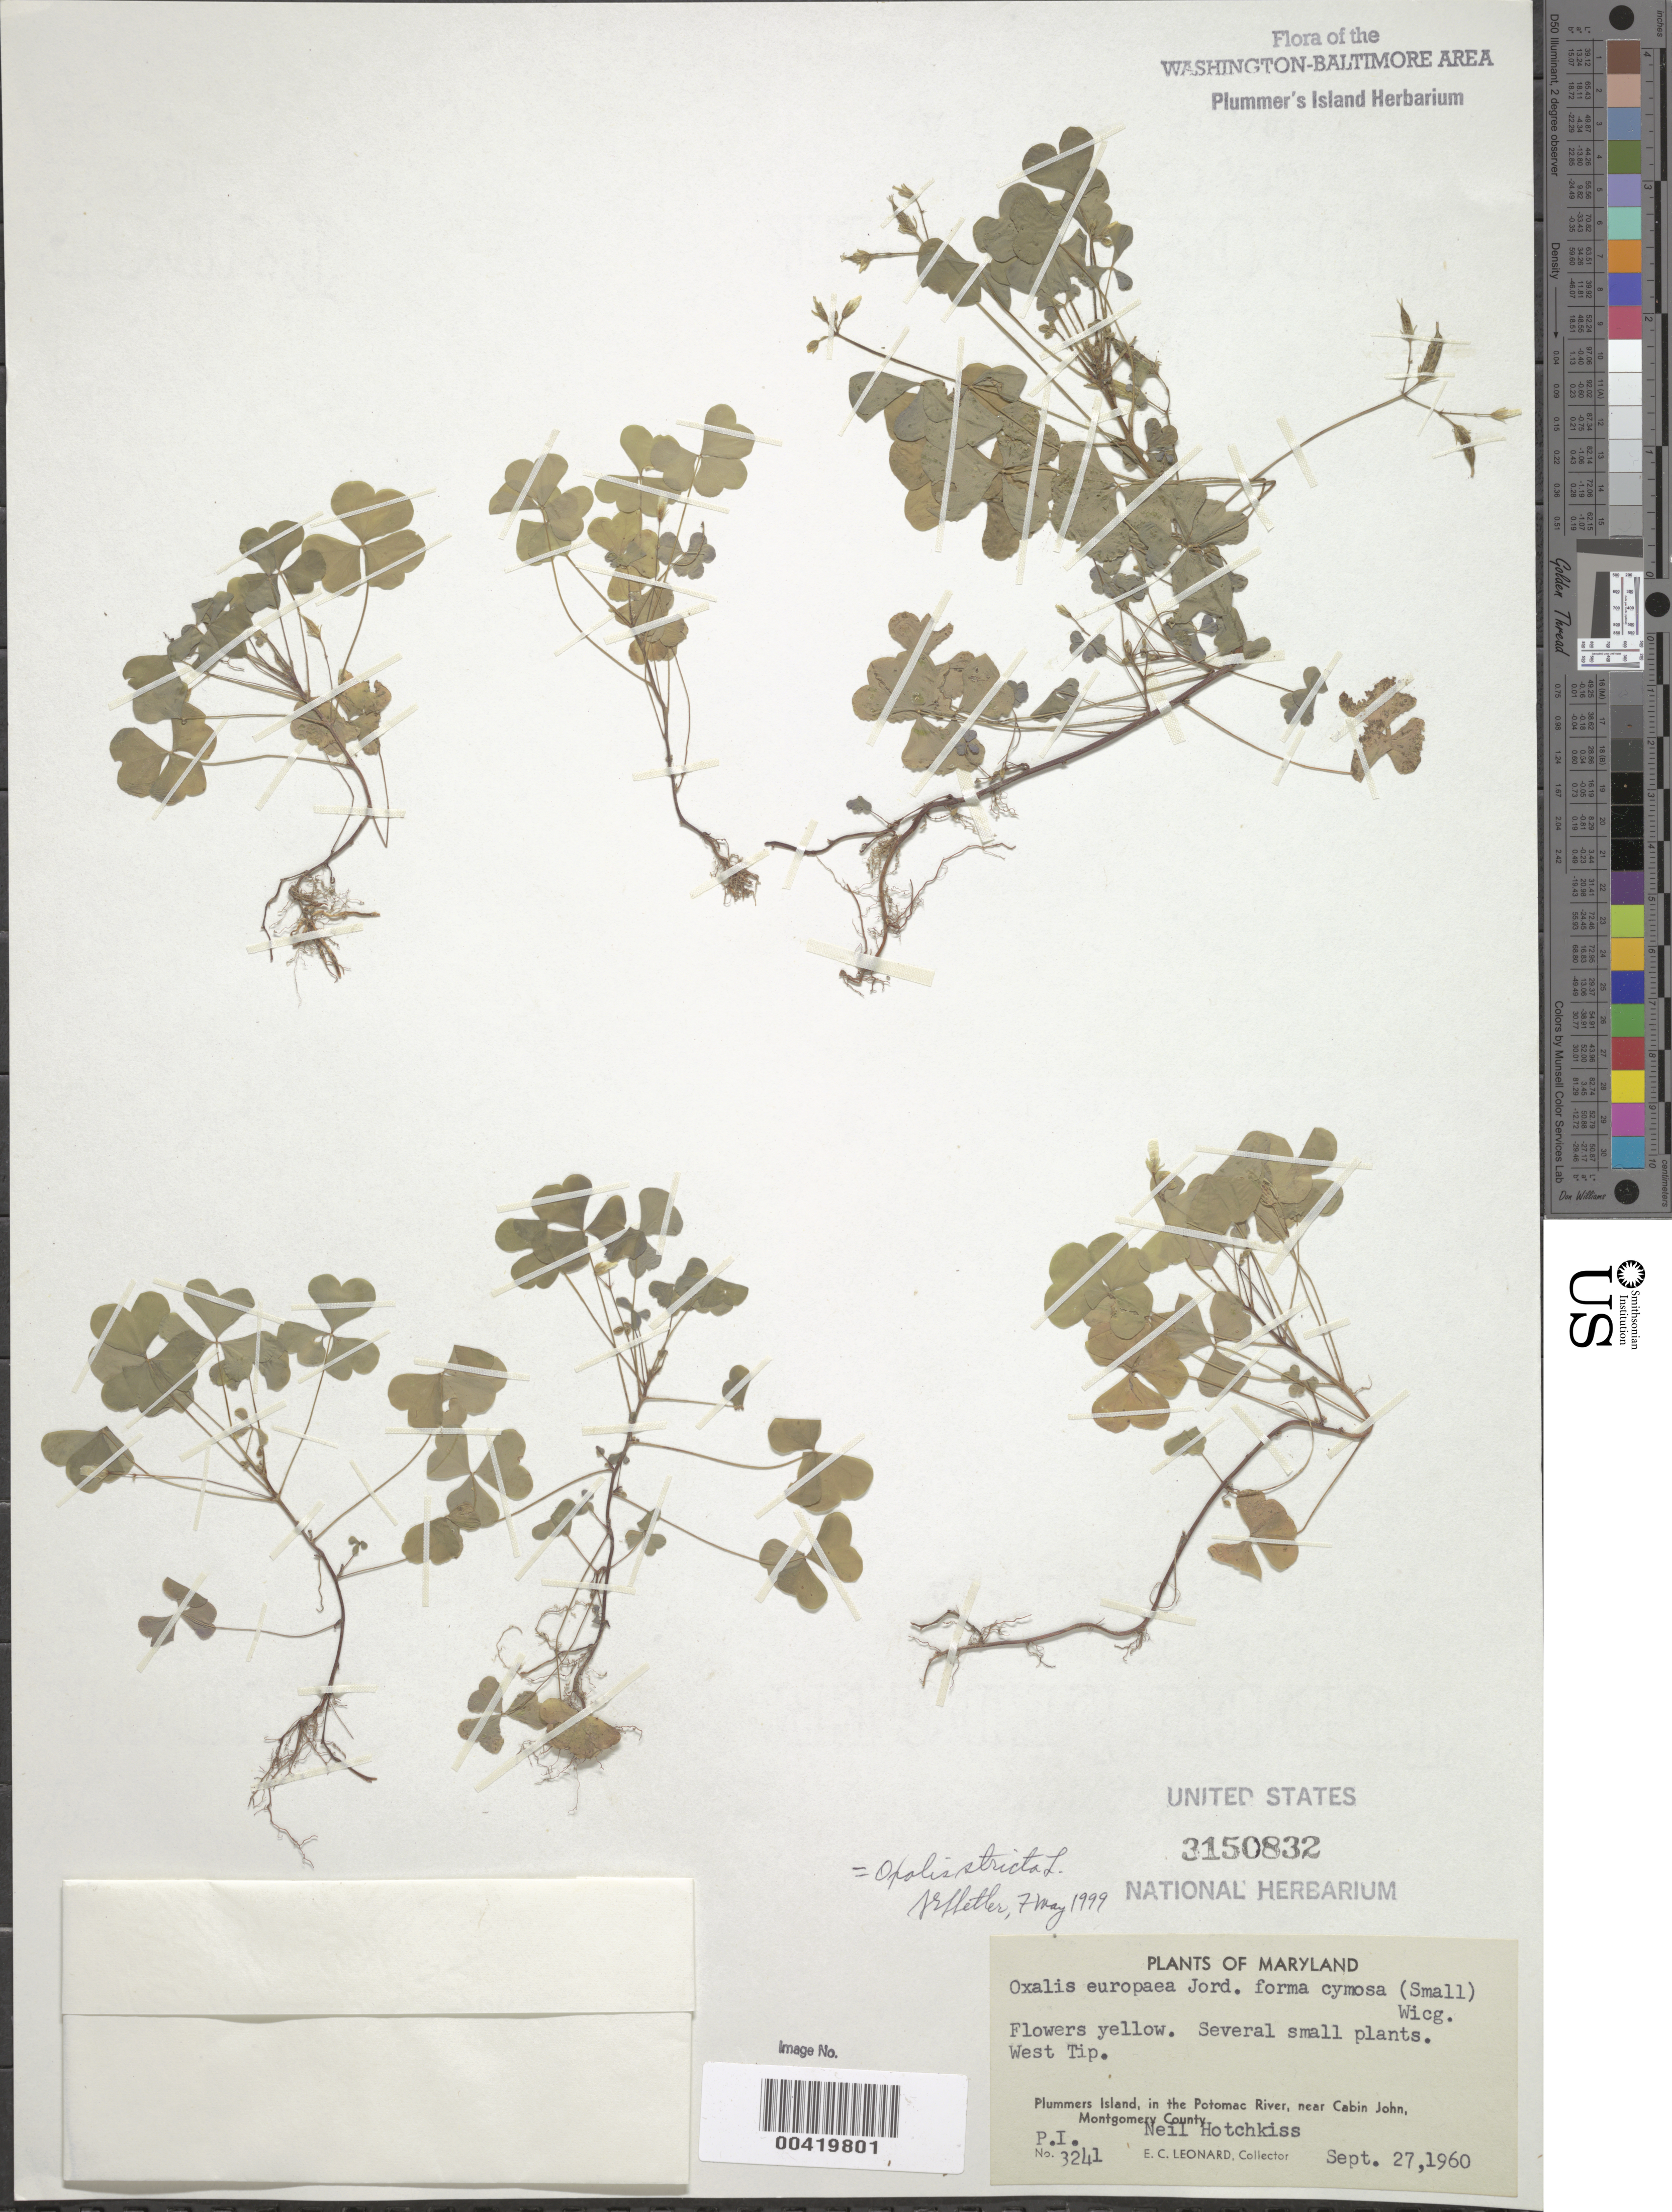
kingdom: Plantae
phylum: Tracheophyta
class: Magnoliopsida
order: Oxalidales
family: Oxalidaceae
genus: Oxalis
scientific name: Oxalis stricta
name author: L.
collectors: E. C. Leonard & N. Hotchkiss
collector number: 3241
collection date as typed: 27 Sep 1960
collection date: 1960-09-27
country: United States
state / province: Maryland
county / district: Montgomery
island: Plummers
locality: Plummer's Island; west tip Plummers Island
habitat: Several small plants.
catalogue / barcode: US 3150832